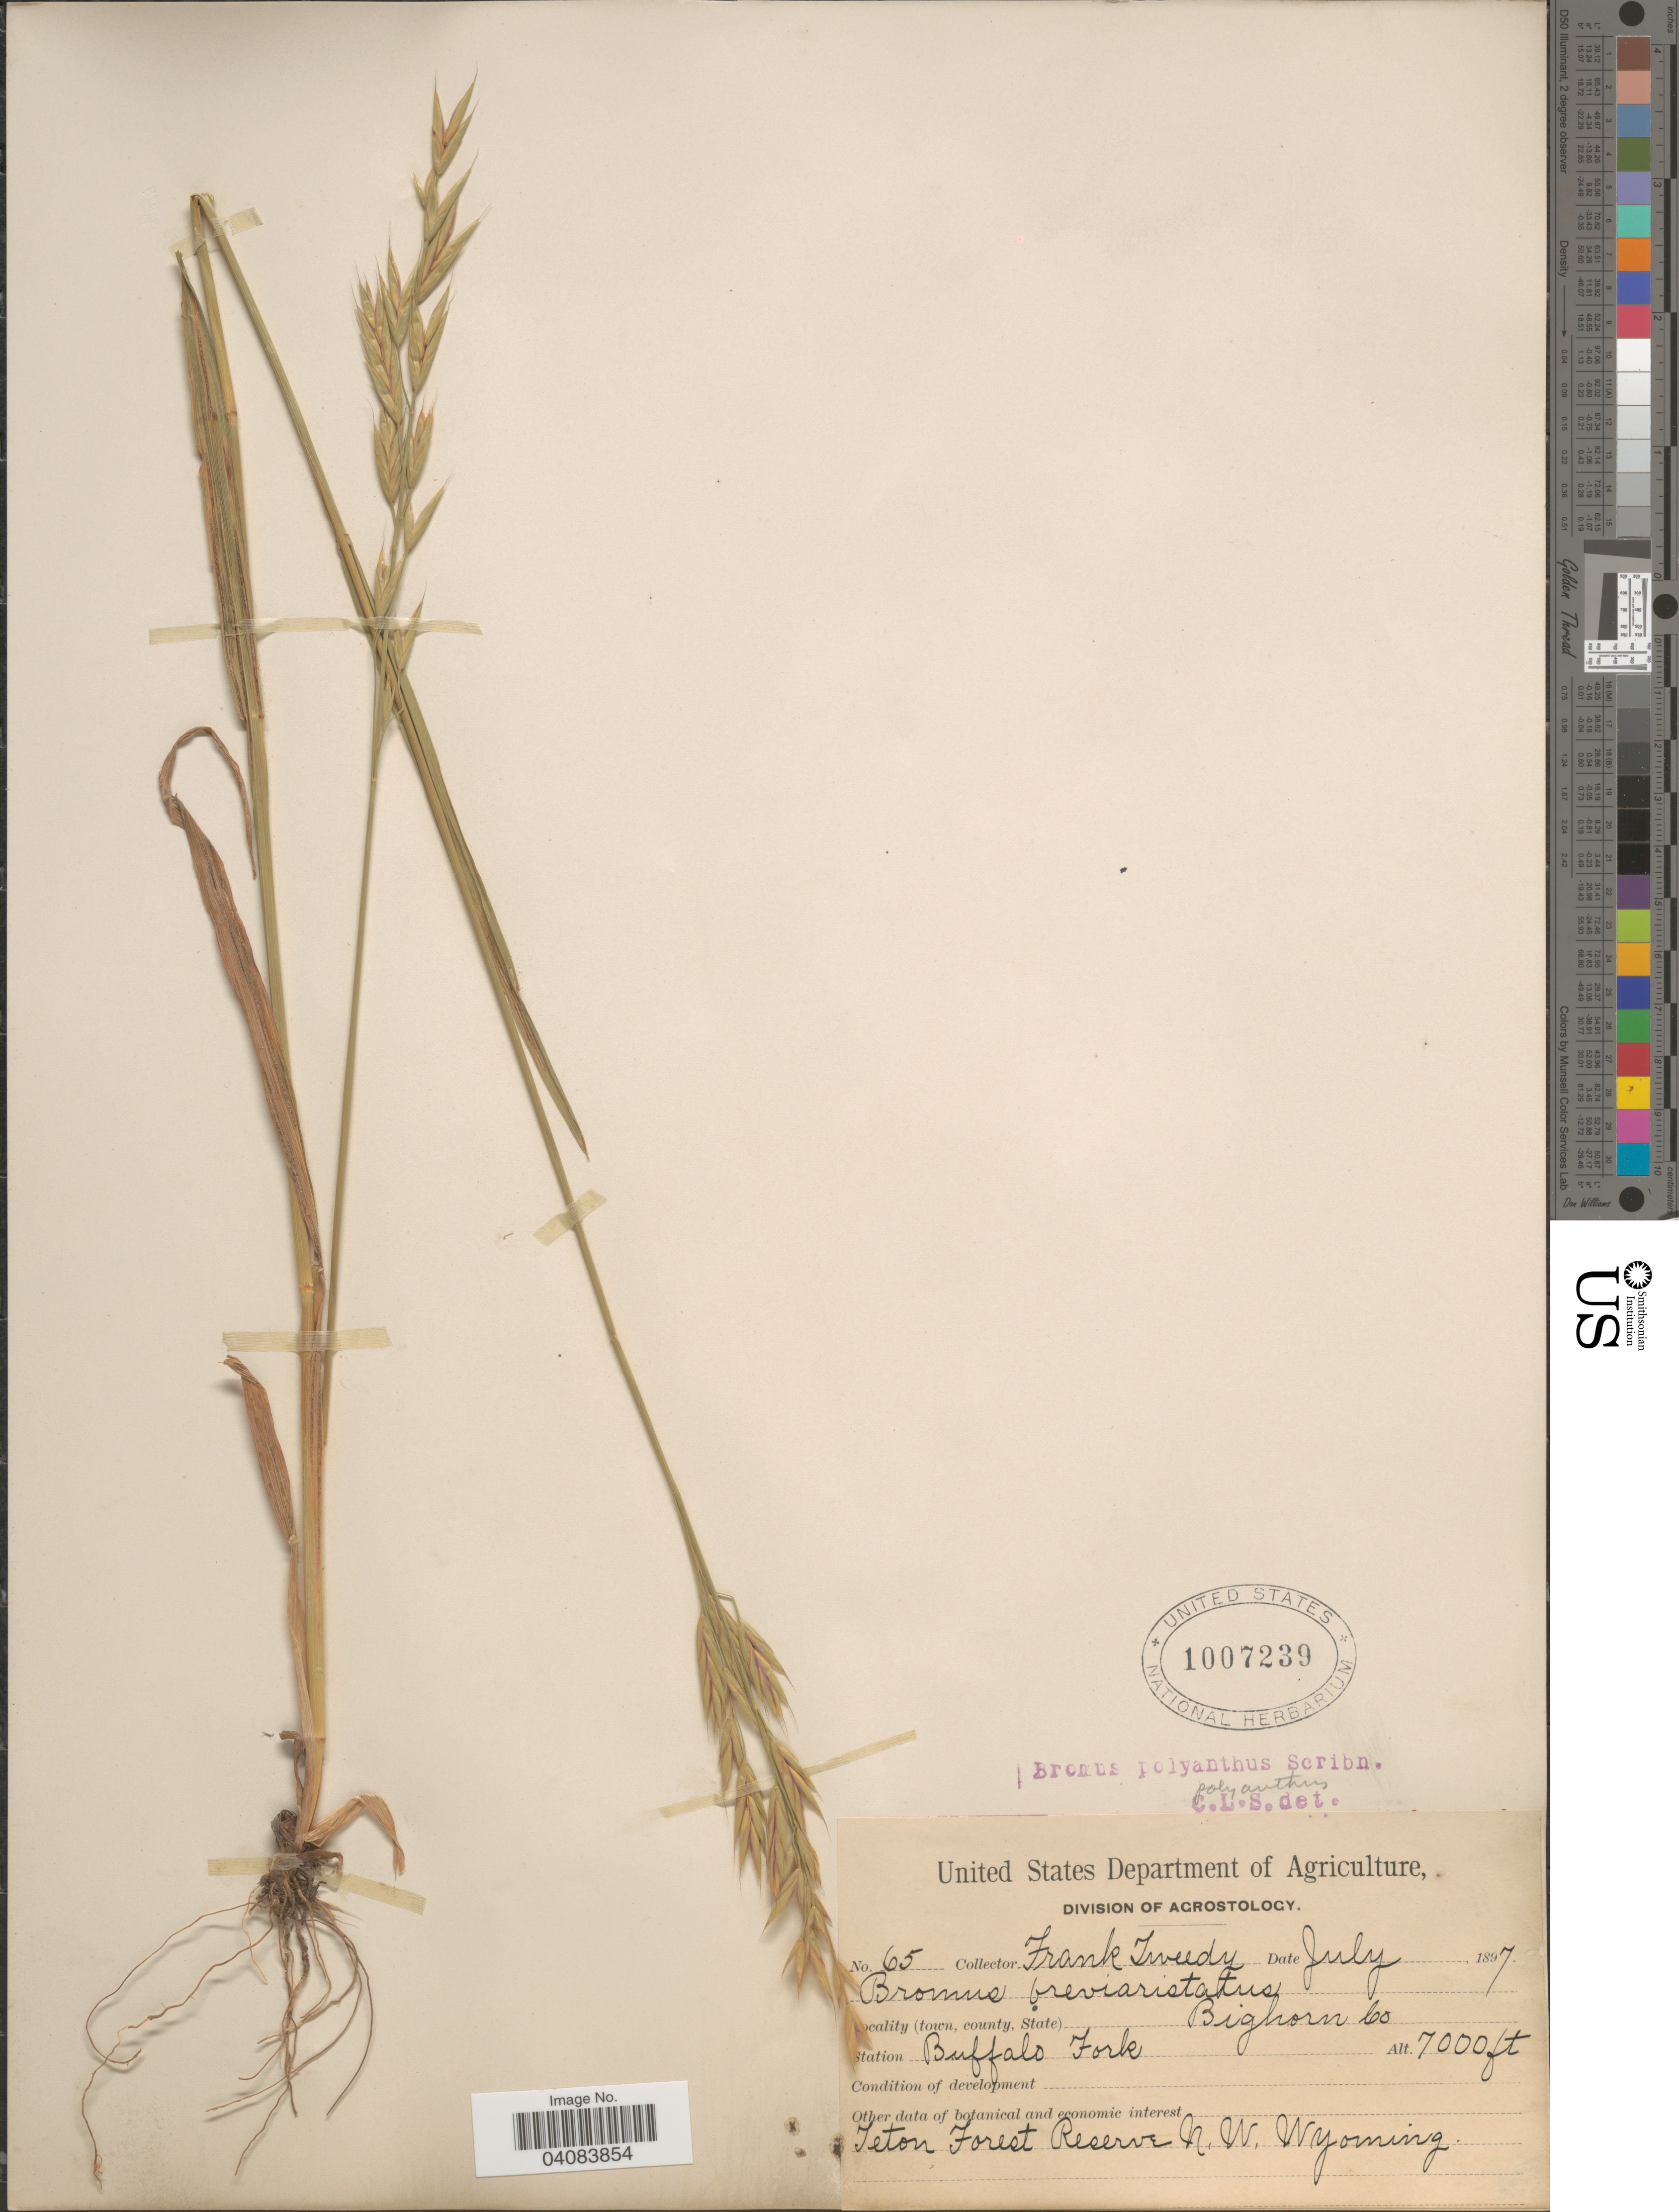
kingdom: Plantae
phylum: Tracheophyta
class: Liliopsida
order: Poales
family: Poaceae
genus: Bromus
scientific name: Bromus polyanthus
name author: Scribn. ex Shear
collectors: F. Tweedy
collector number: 65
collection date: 1897-07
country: United States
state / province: Wyoming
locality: Bighorn Co. Buffalo Fork. Teton Forest Reserve N.W. Wyoming.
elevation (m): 2134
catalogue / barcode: US 1007239